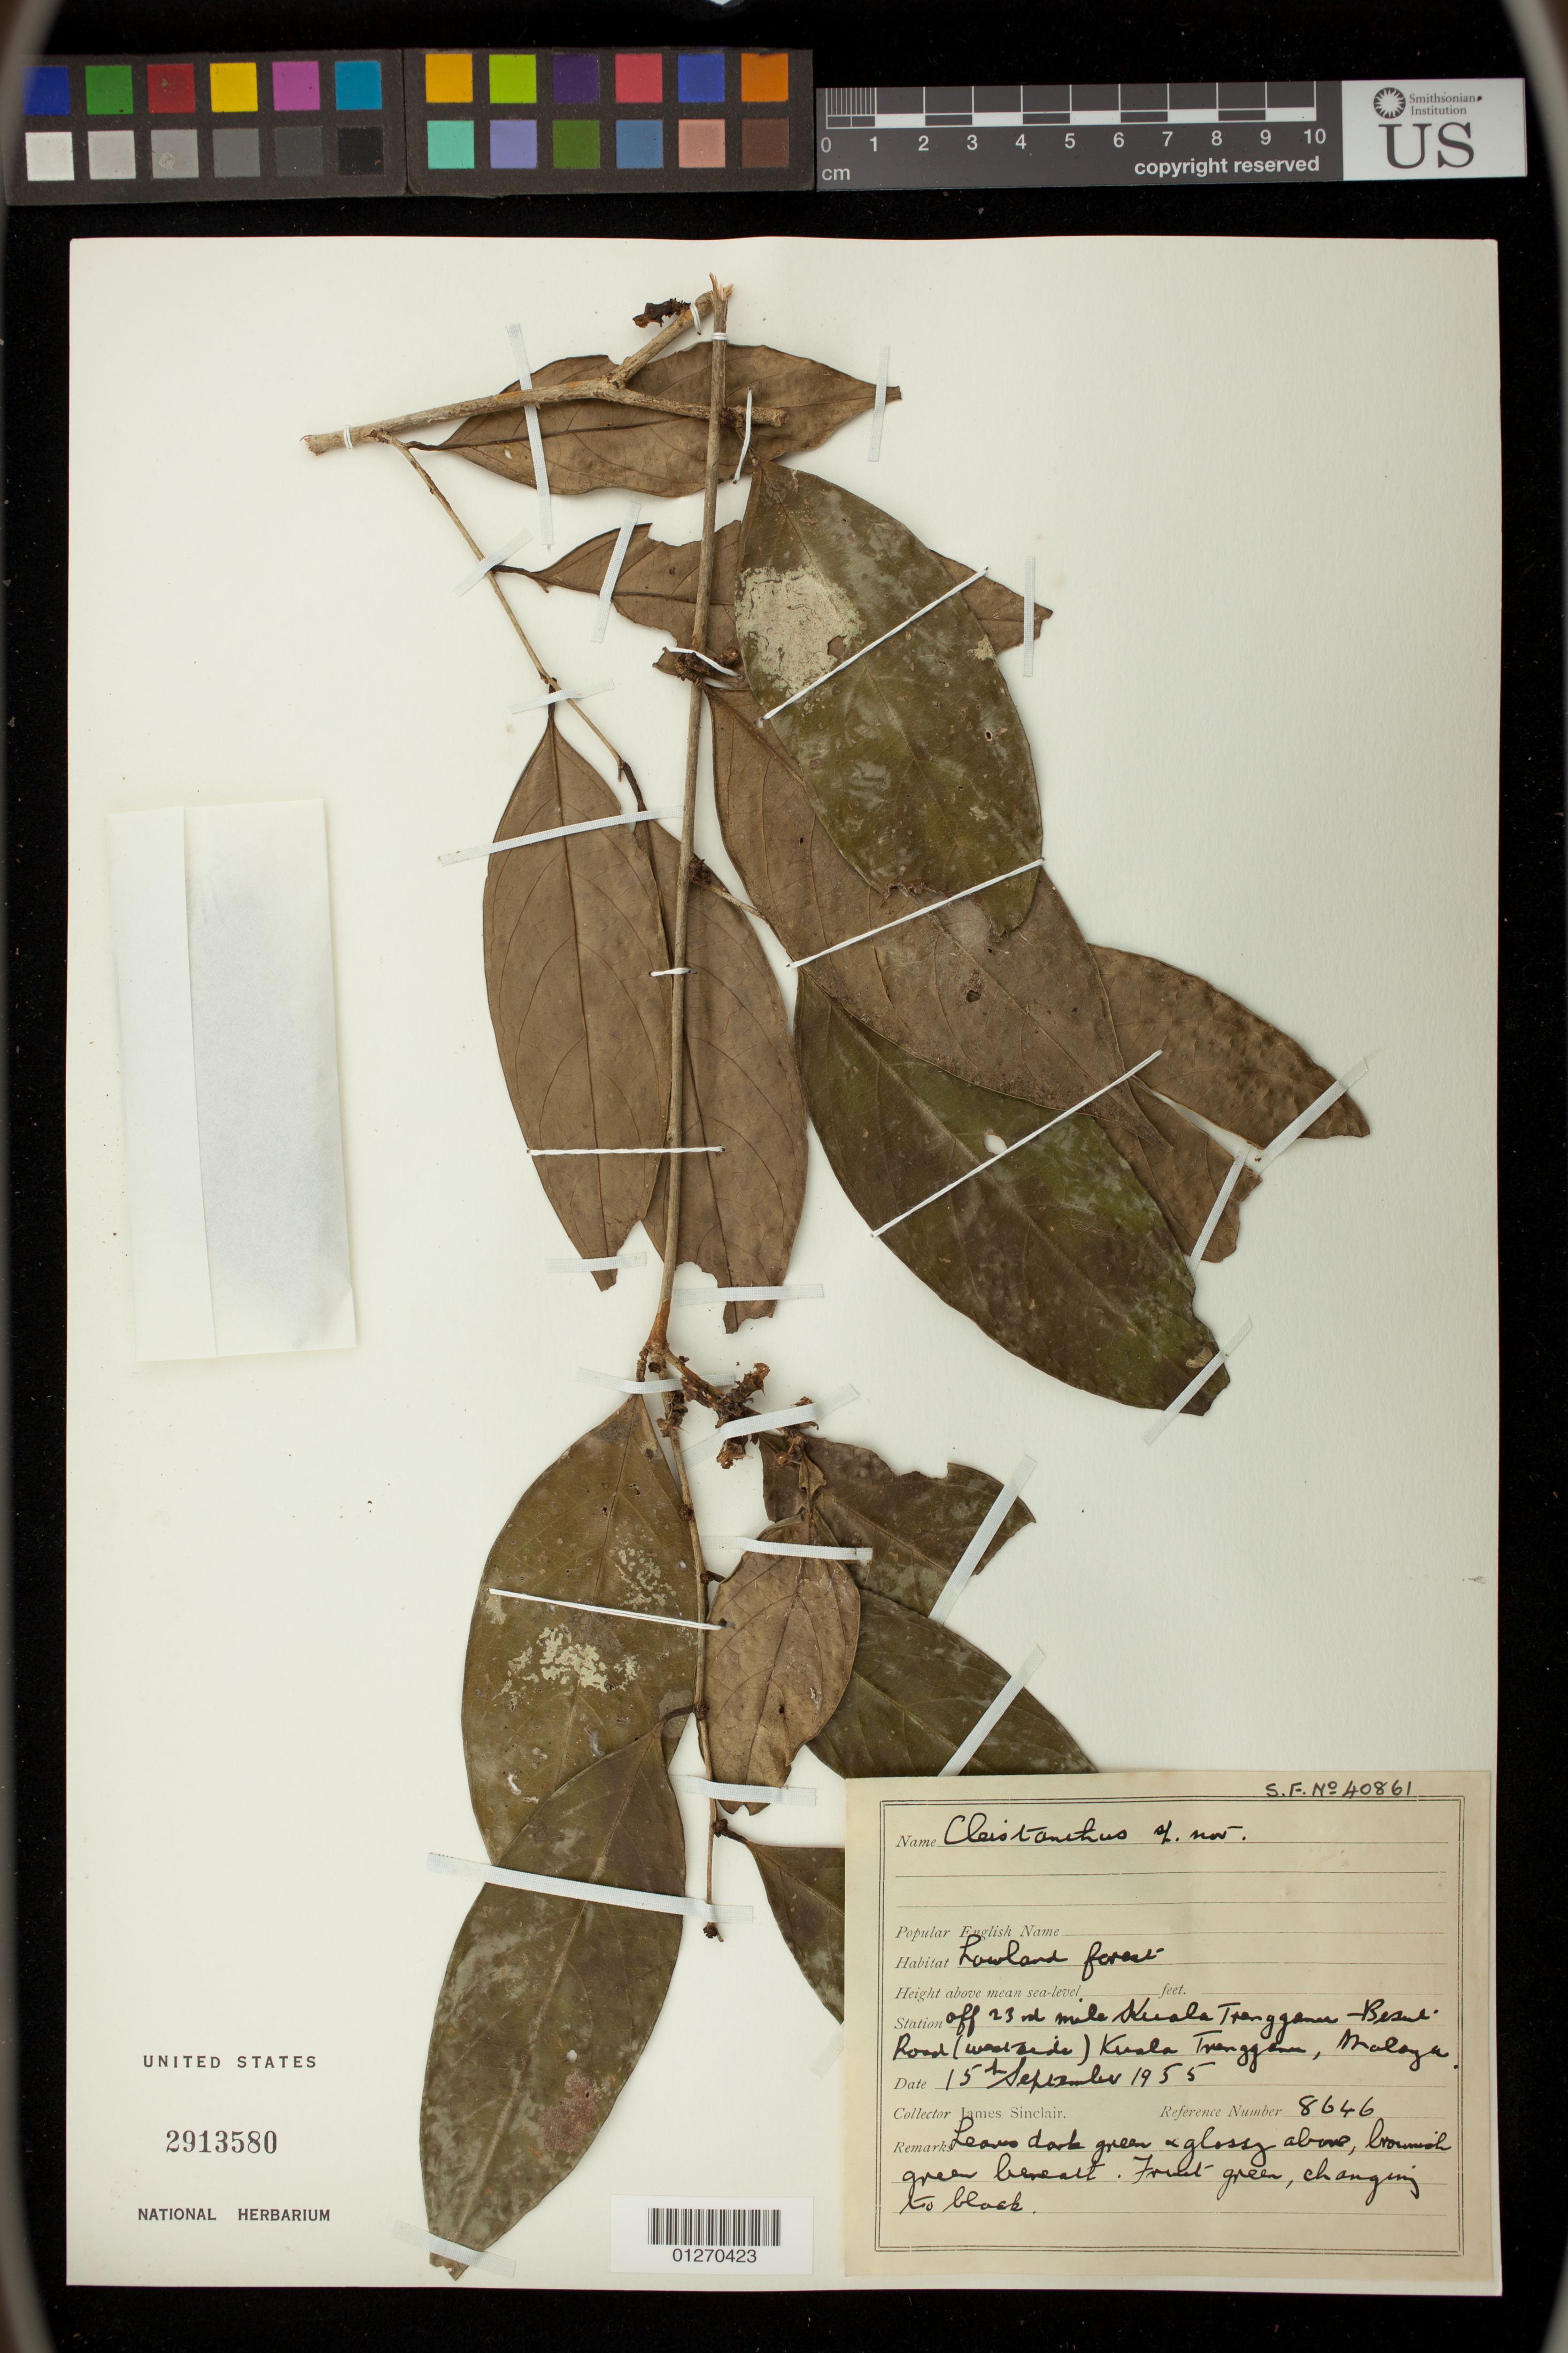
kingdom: Plantae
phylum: Tracheophyta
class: Magnoliopsida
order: Malpighiales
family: Phyllanthaceae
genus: Cleistanthus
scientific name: Cleistanthus sp.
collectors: J. Sinclair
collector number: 8646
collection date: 1955-09-15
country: Malaysia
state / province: Terengganu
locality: Off 23rd mile Kuala Trengganu-Besul Road (West side), Kuala Trangganu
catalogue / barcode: US 2913580